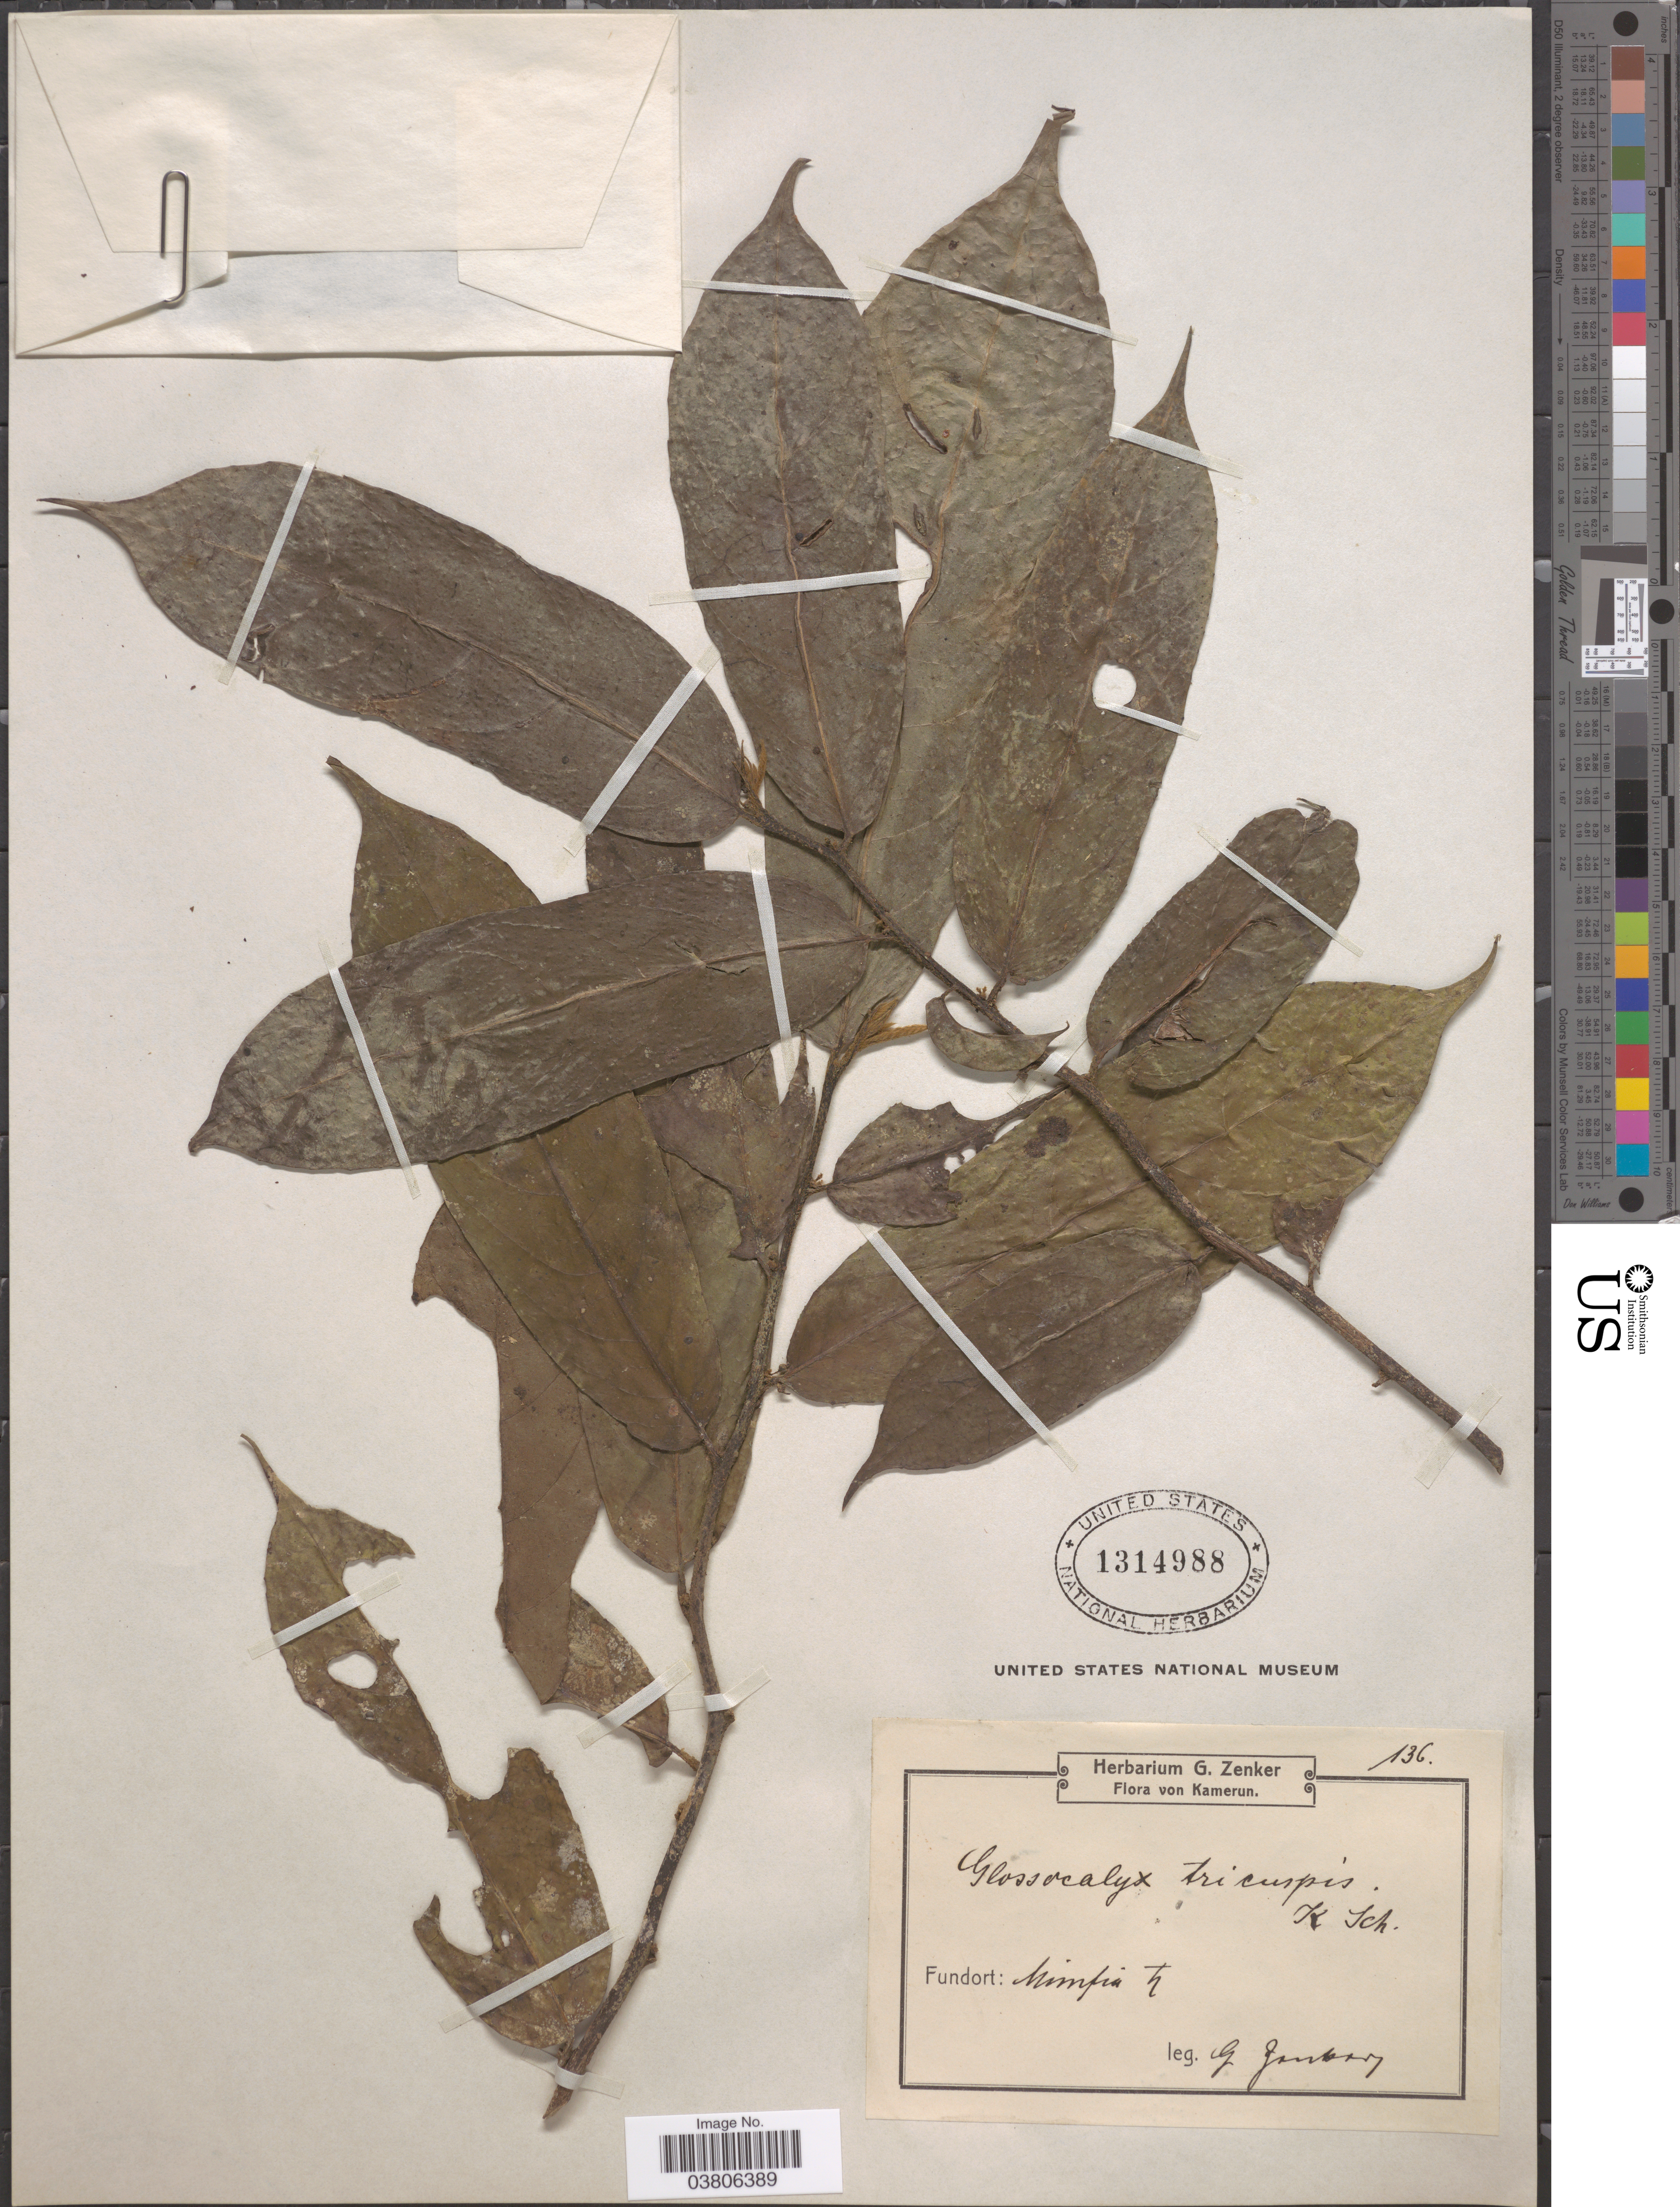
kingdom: Plantae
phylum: Tracheophyta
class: Magnoliopsida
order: Laurales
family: Siparunaceae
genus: Glossocalyx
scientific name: Glossocalyx tricuspis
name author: K. Schum.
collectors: G. A. Zenker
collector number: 136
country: Cameroon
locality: Kamerun. Mimfia.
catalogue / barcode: US 1314988